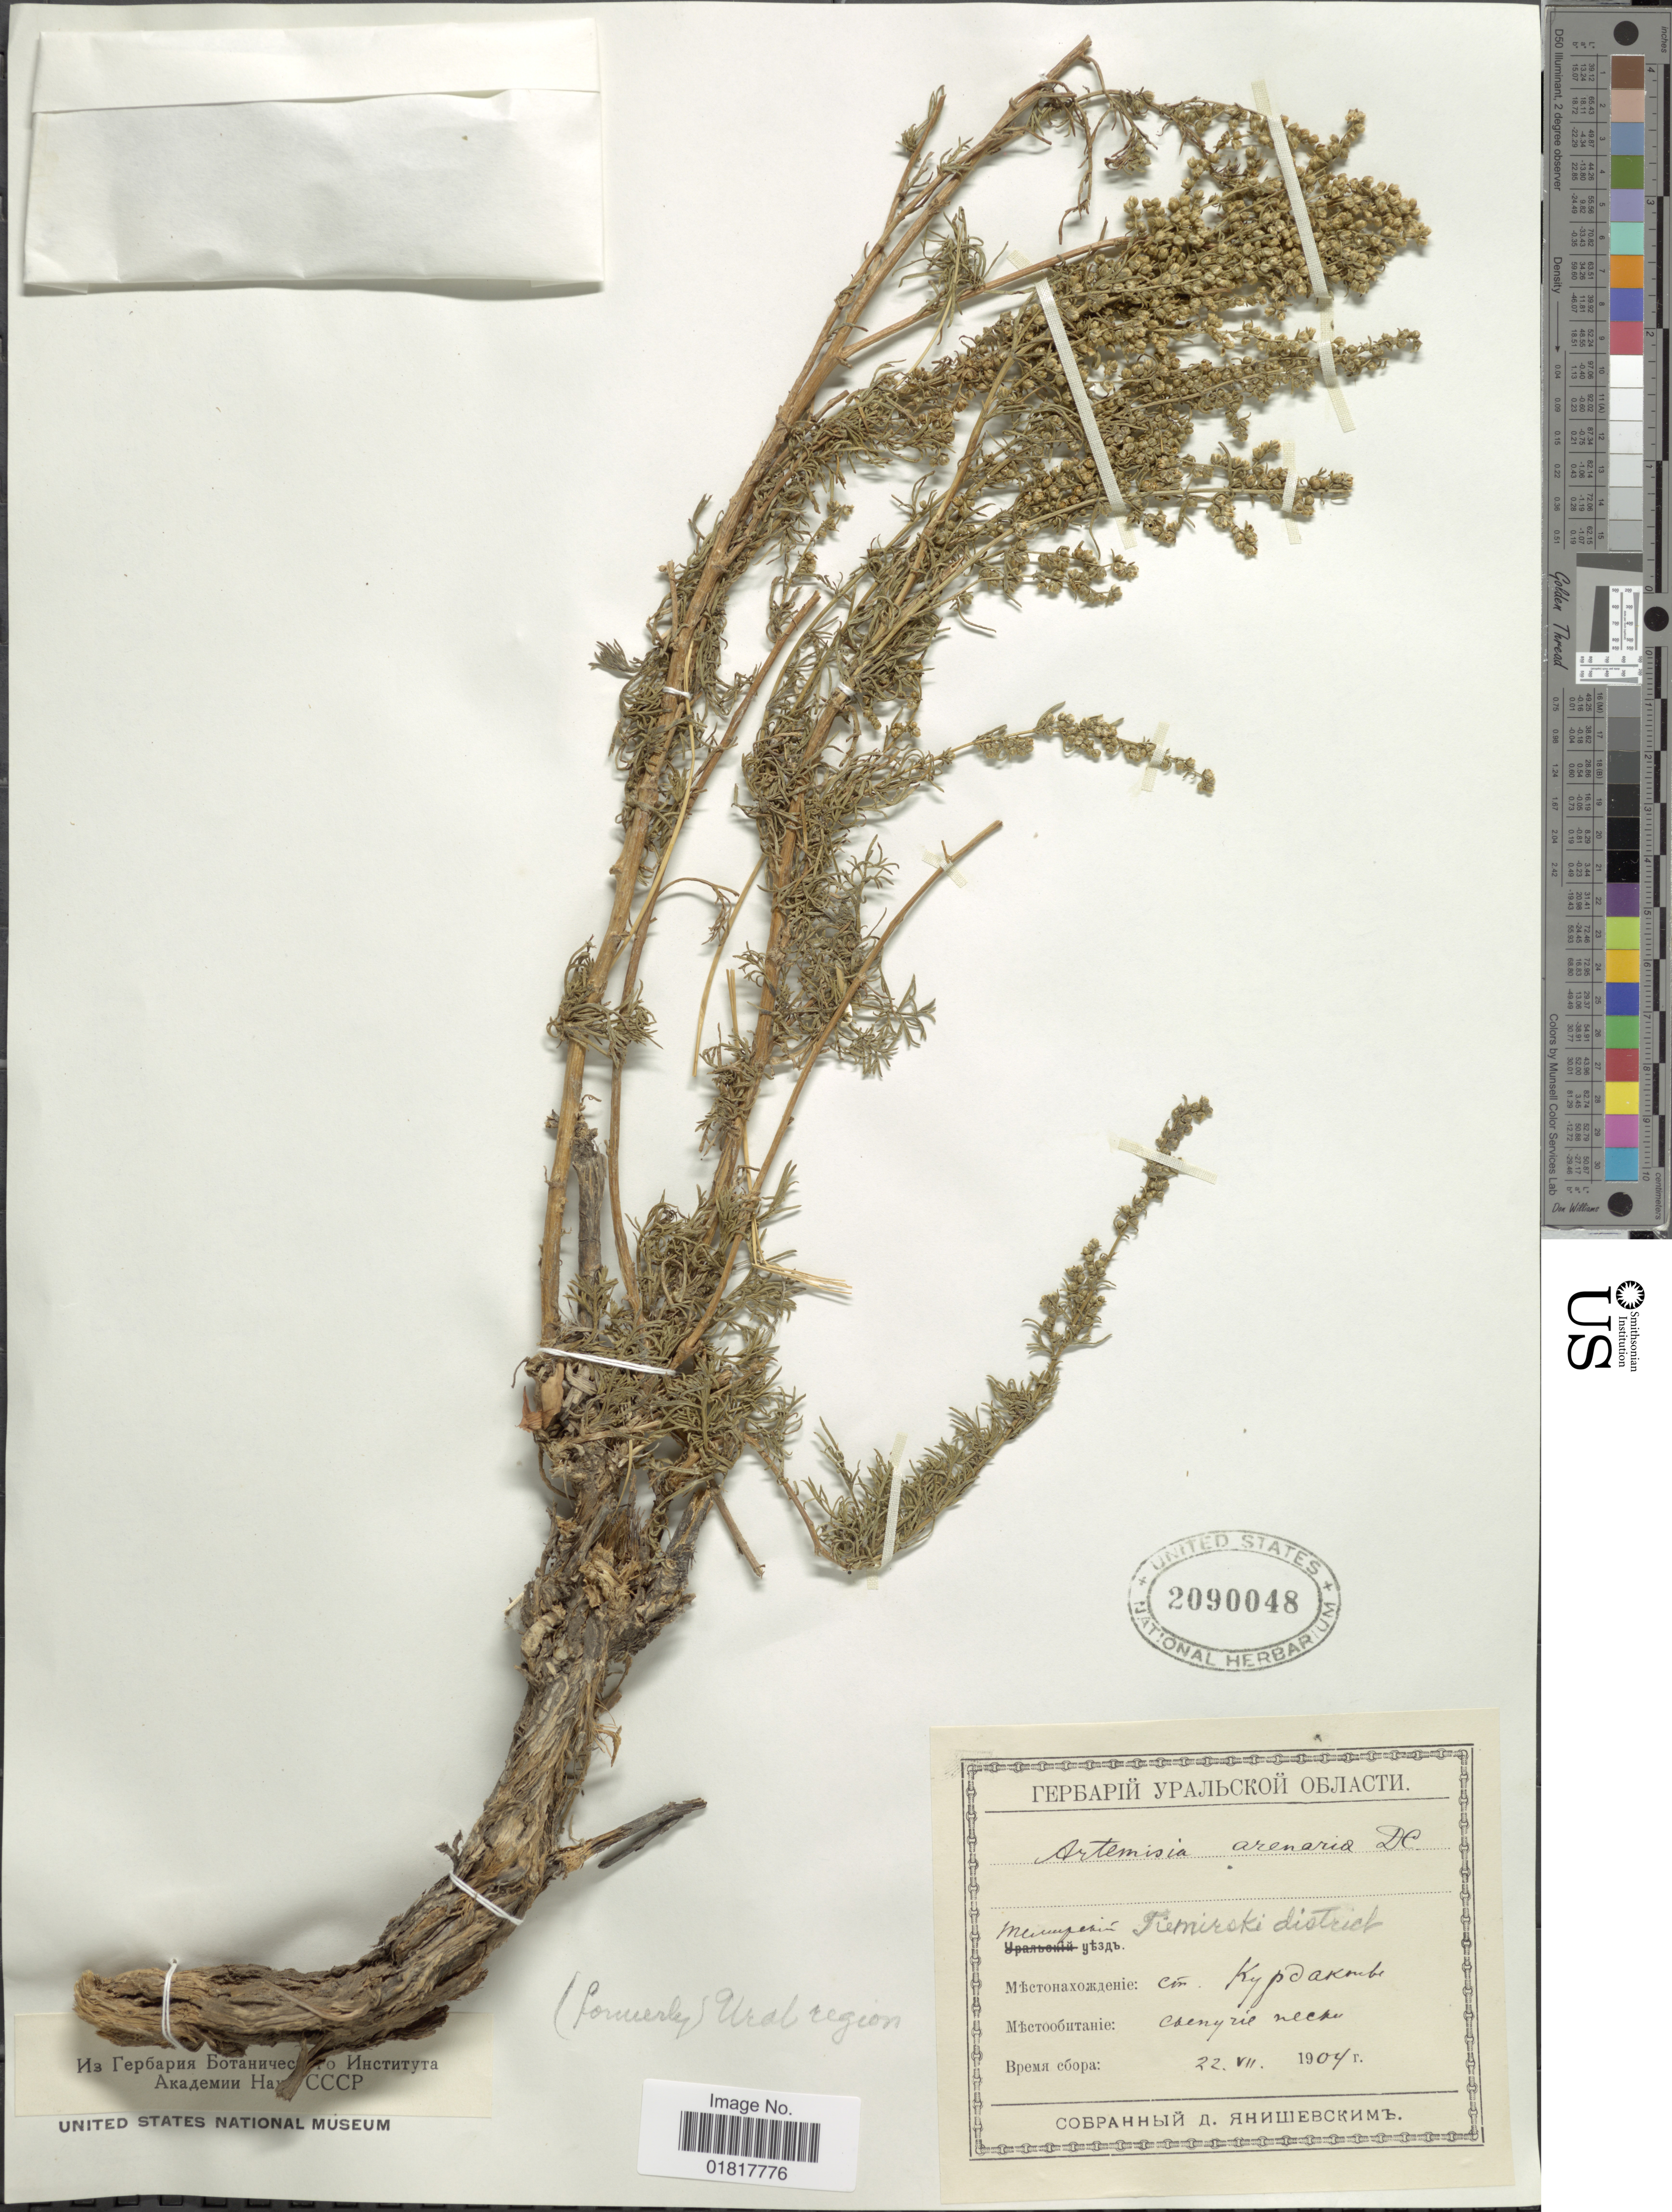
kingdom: Plantae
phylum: Tracheophyta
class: Magnoliopsida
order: Asterales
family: Asteraceae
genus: Artemisia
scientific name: Artemisia arenaria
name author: DC.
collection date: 1904-07-22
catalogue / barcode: US 2090048